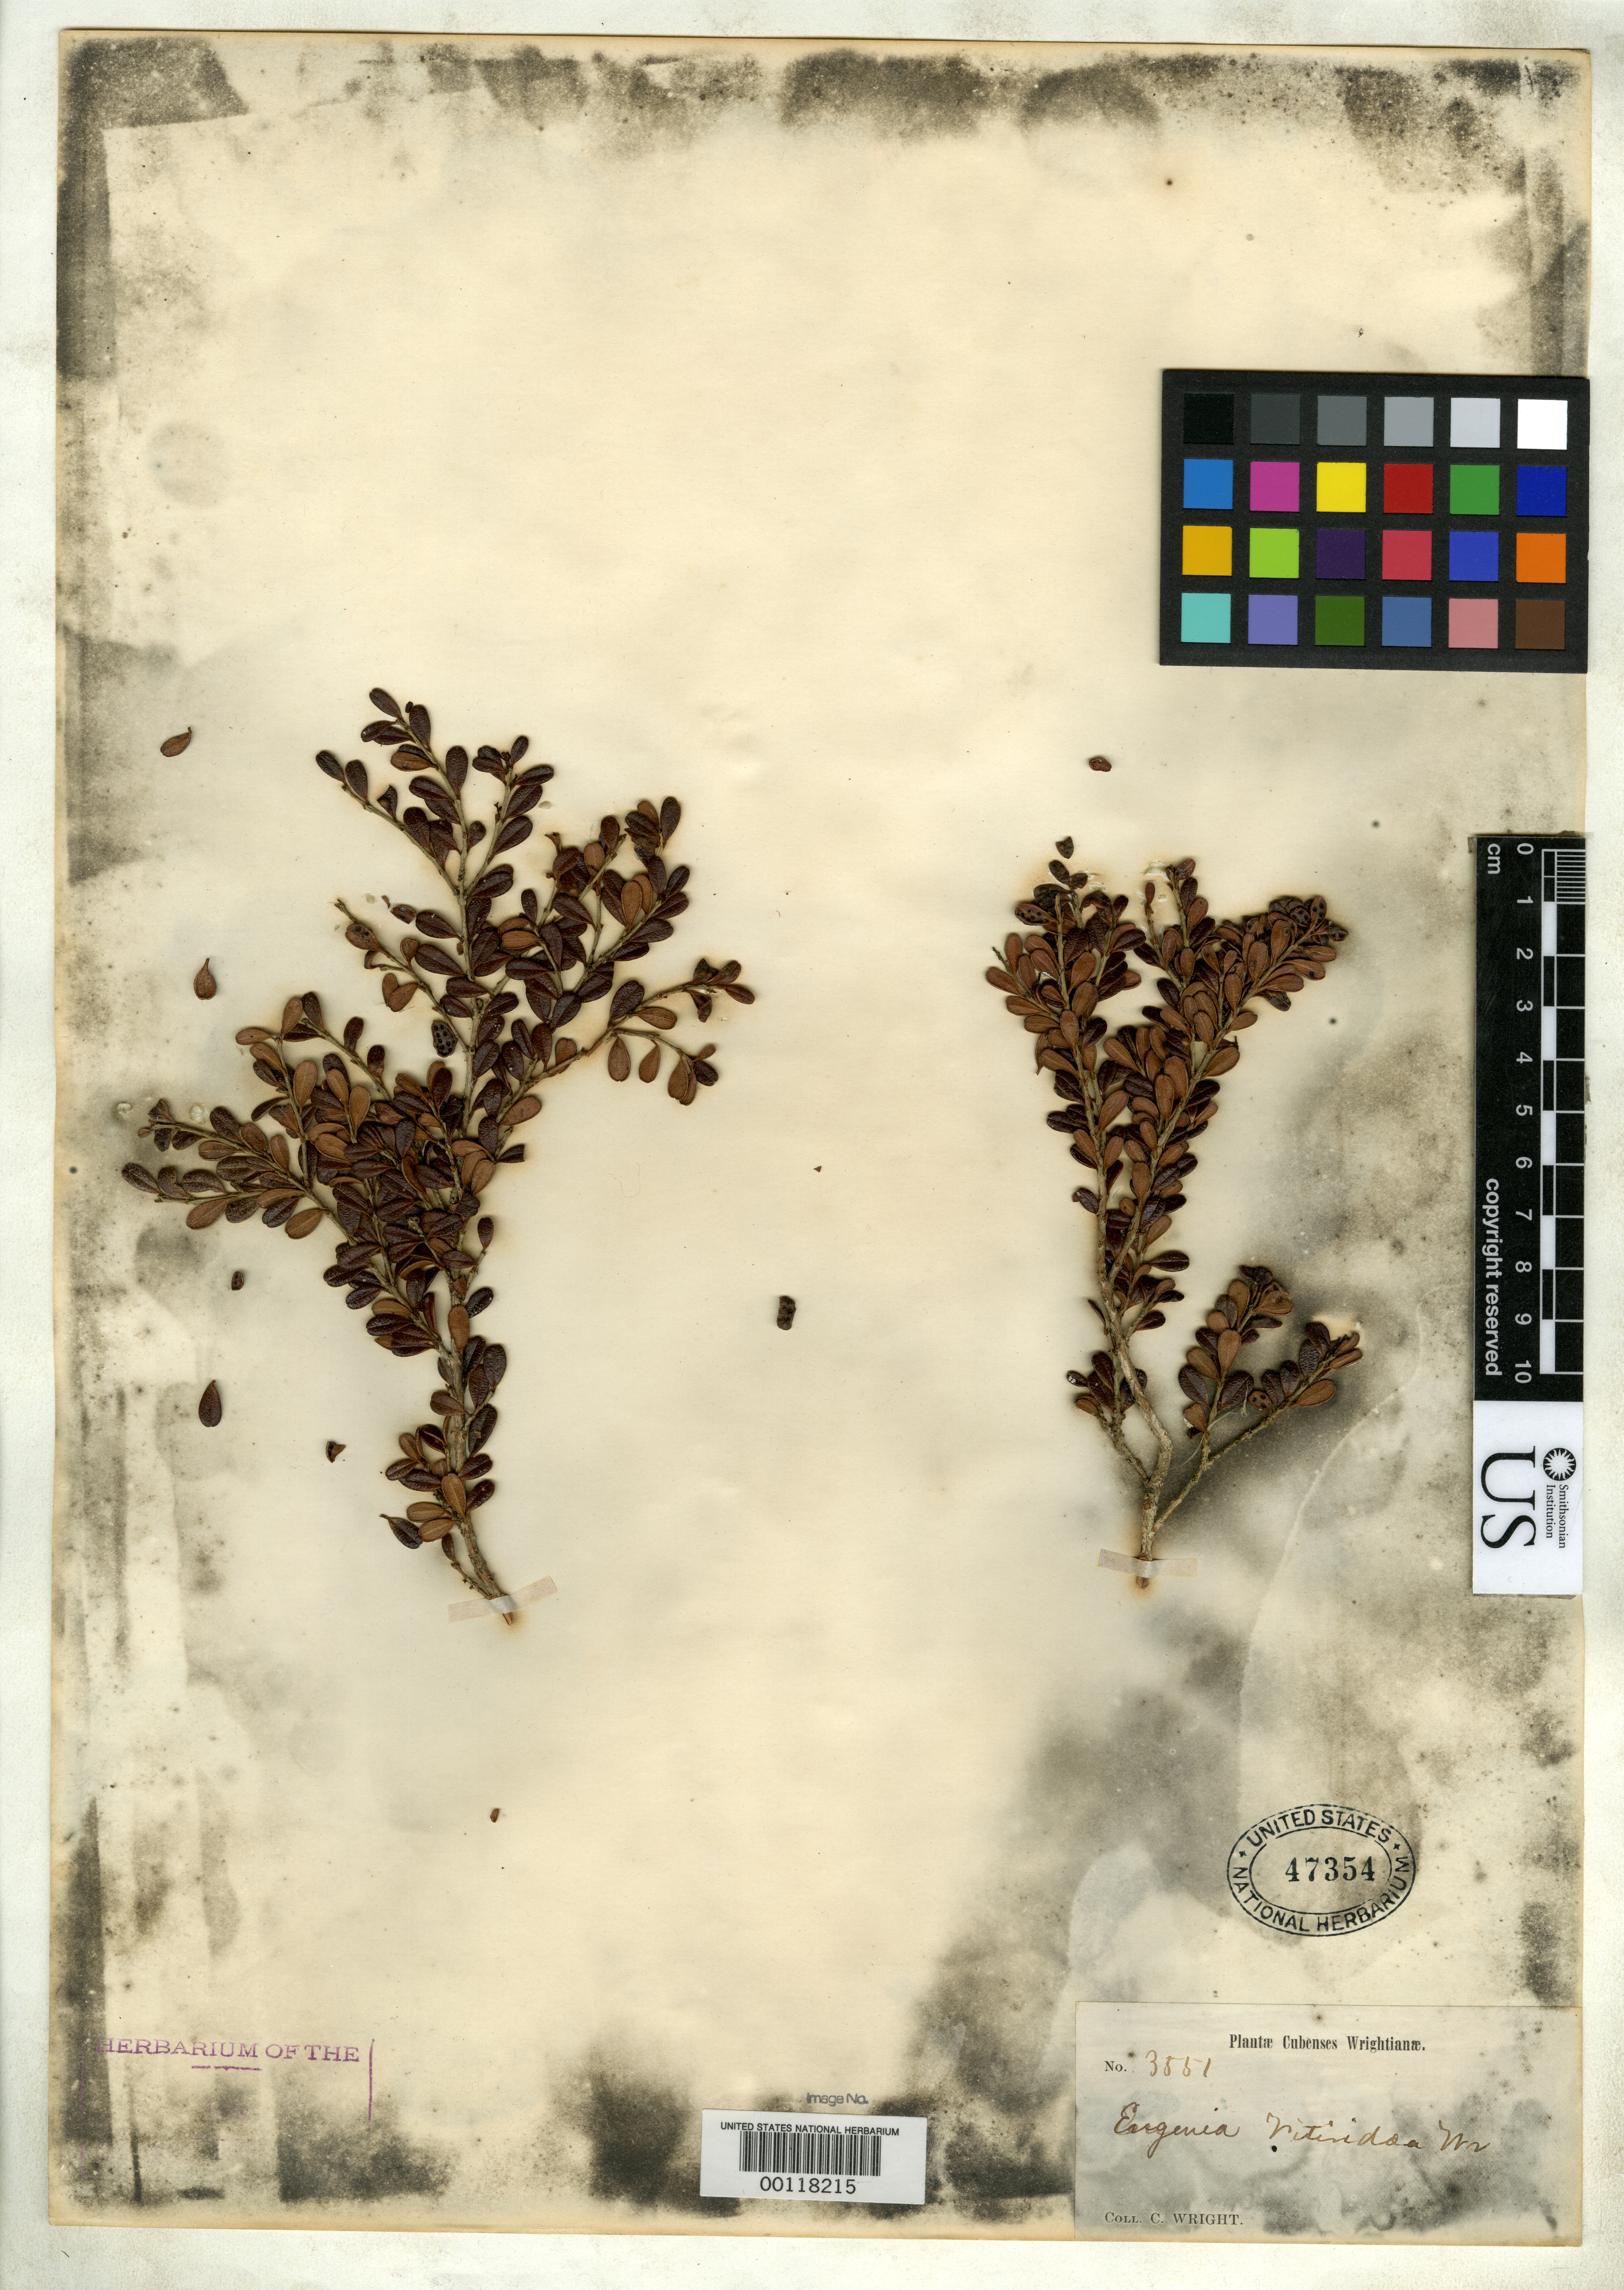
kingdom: Plantae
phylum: Tracheophyta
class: Magnoliopsida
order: Myrtales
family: Myrtaceae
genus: Eugenia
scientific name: Eugenia vitis-idaea C. Wright in Sauvalle, nom. illeg.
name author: C. Wright in Sauvalle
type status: Type Collection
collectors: C. Wright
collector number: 3551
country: Cuba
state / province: Oriente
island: Greater Antilles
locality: Yateras.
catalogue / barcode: US 47354